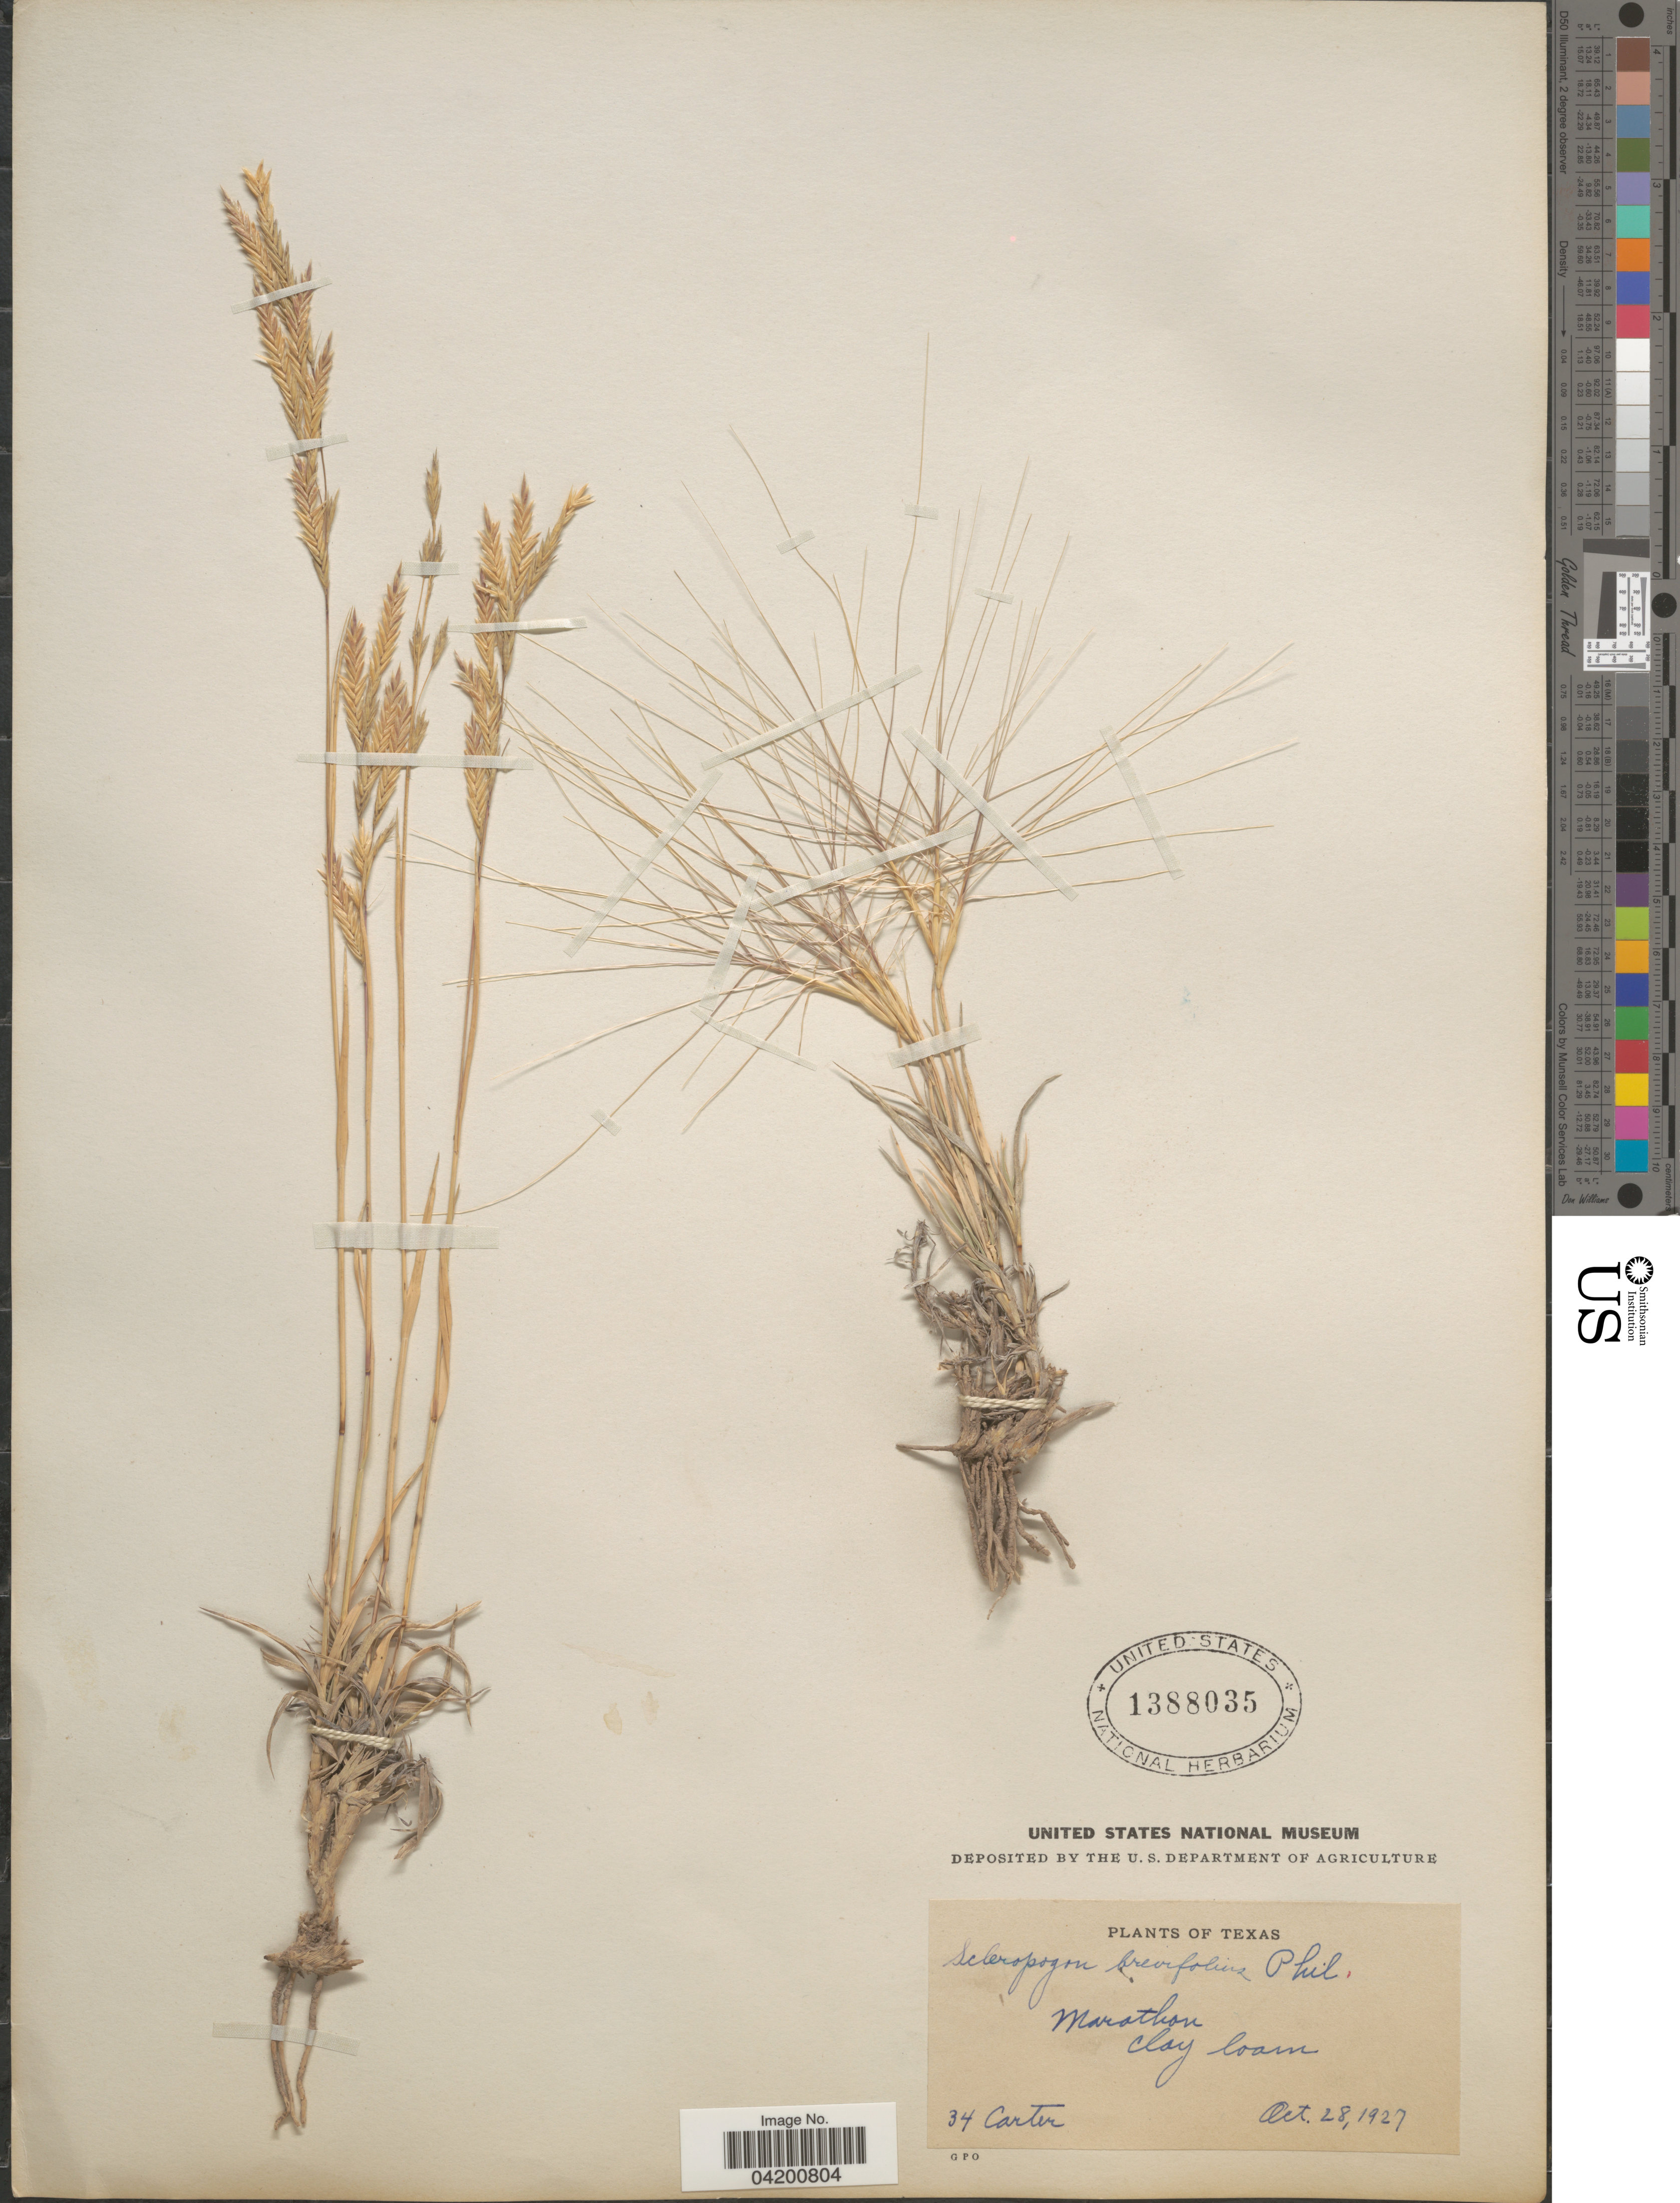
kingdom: Plantae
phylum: Tracheophyta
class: Liliopsida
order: Poales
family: Poaceae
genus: Scleropogon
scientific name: Scleropogon brevifolius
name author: Phil.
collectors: -. Carter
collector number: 34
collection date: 1927-10-28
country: United States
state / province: Texas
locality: Marathon.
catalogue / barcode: US 1388035